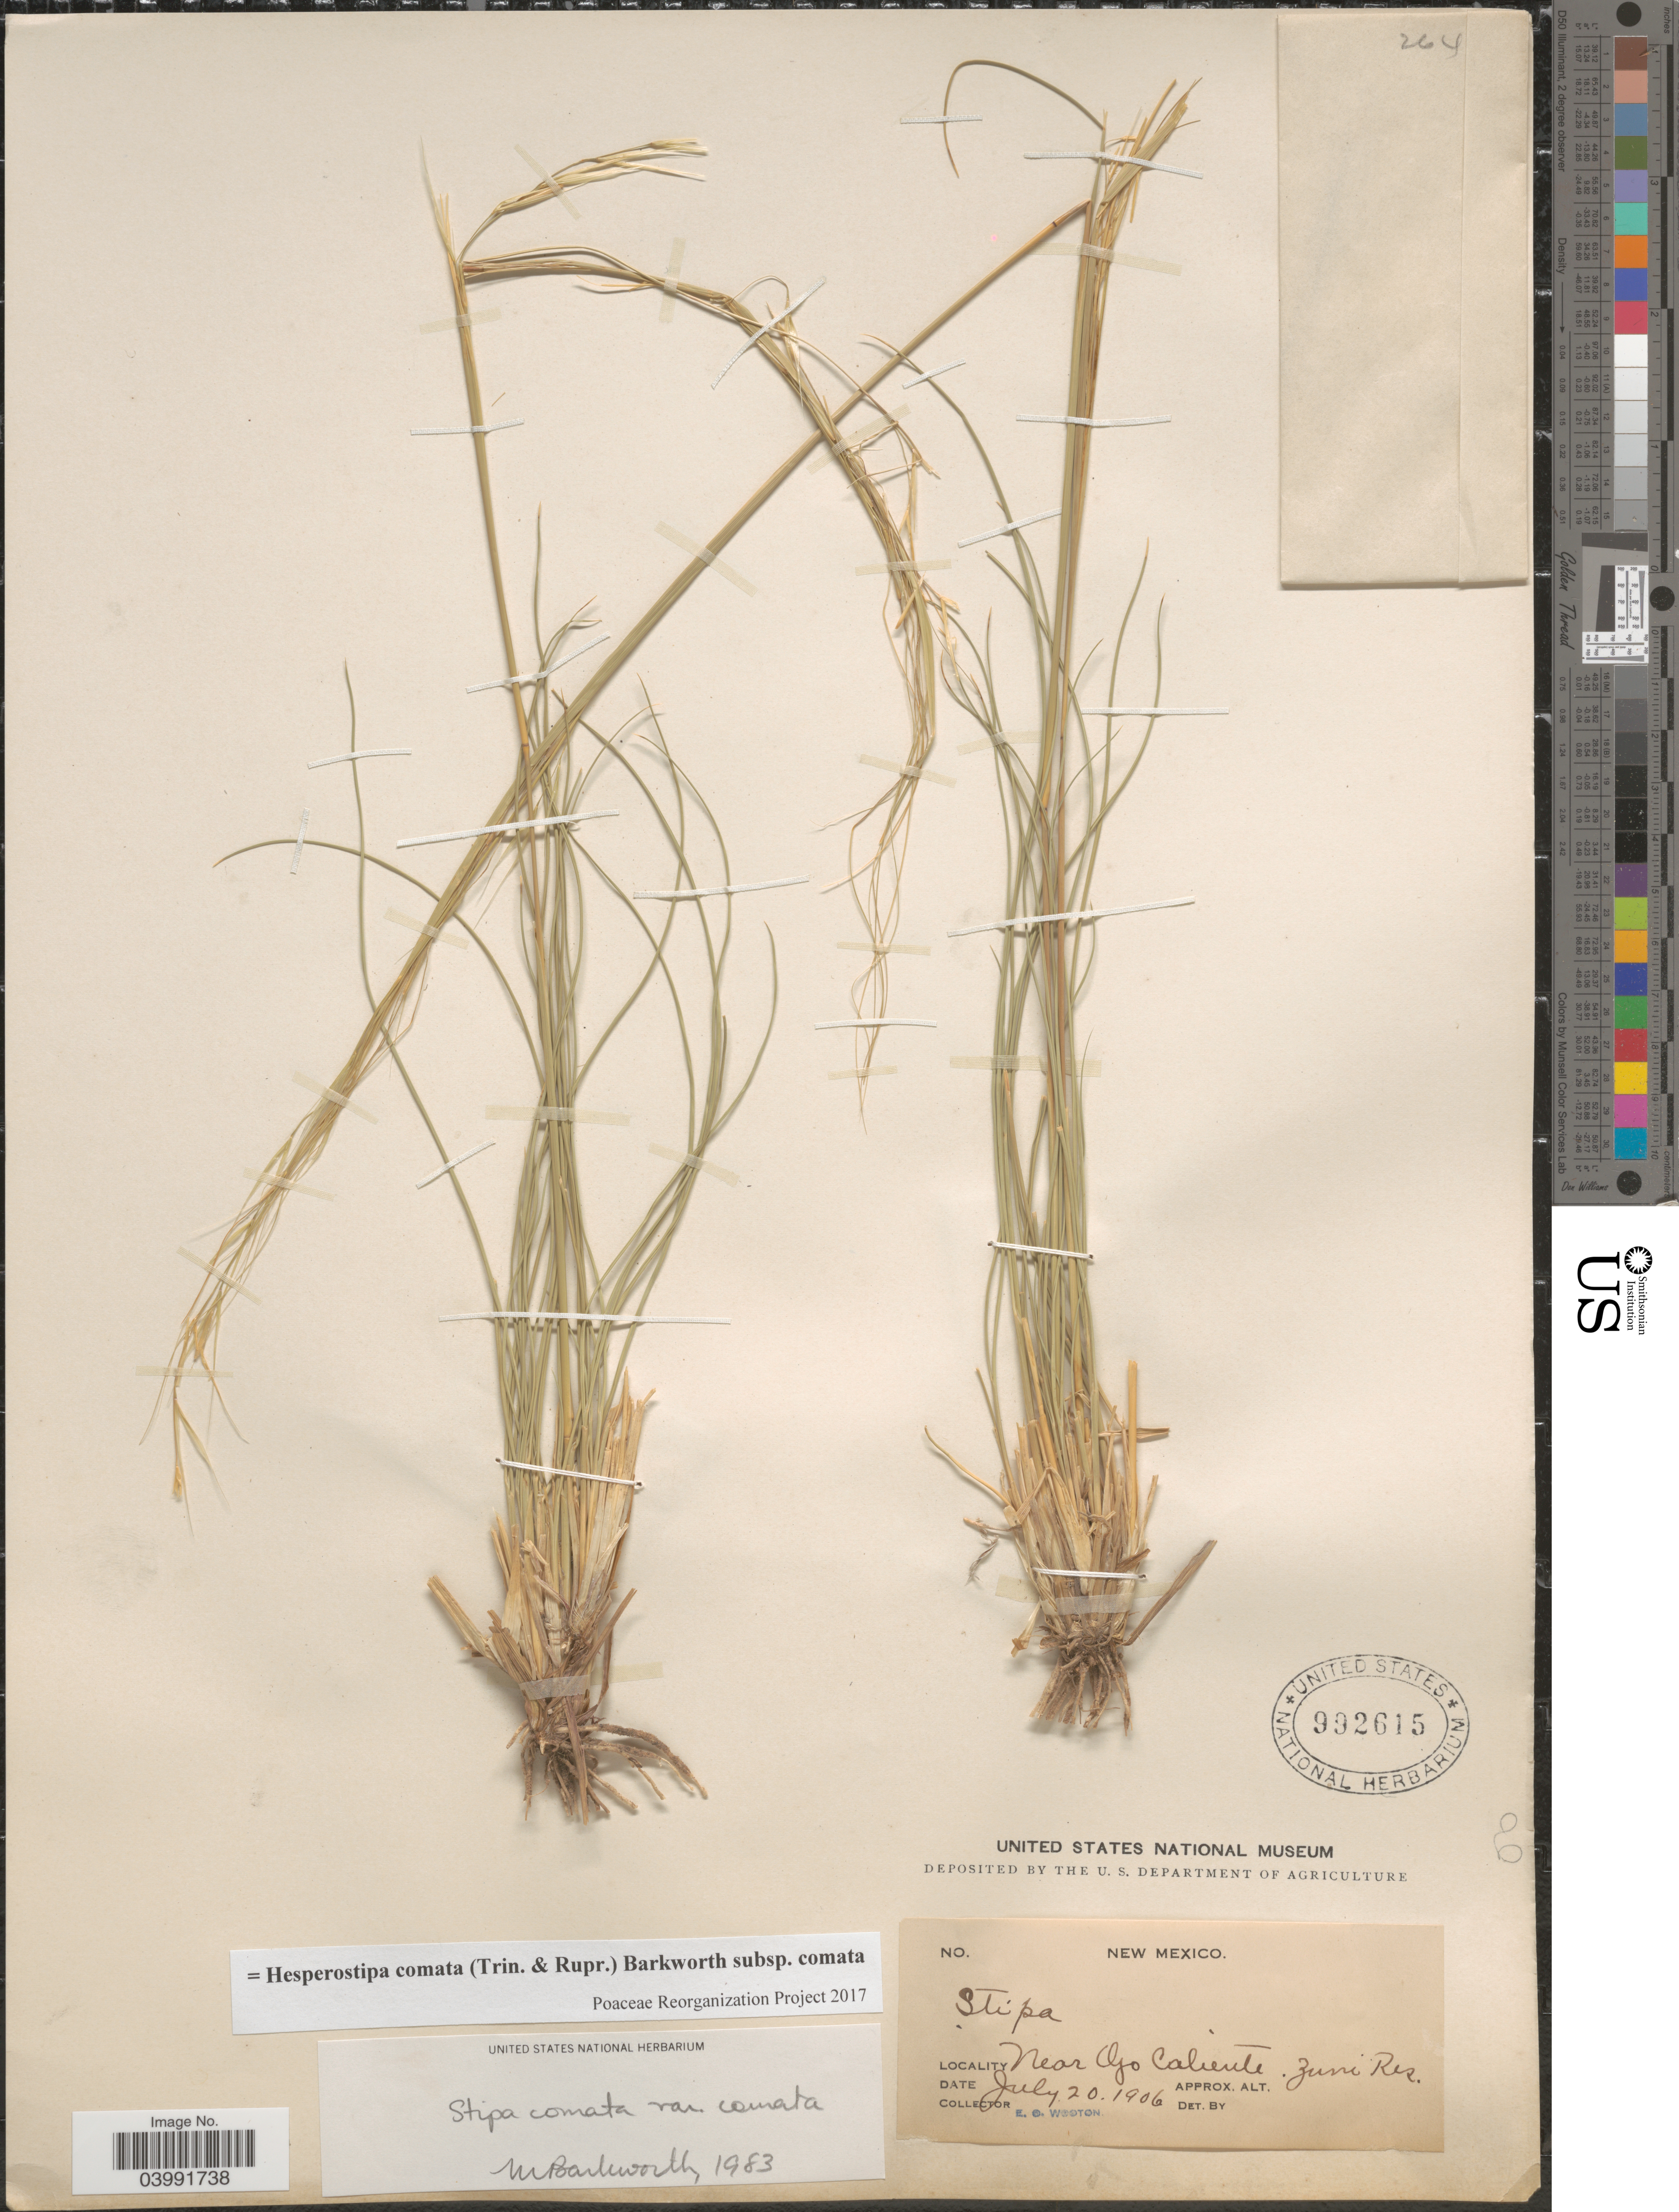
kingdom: Plantae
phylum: Tracheophyta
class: Liliopsida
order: Poales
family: Poaceae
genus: Hesperostipa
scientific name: Hesperostipa comata subsp. comata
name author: (Trin. & Rupr.) Barkworth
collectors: E. O. Wooton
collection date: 1906-07-20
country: United States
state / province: New Mexico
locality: Near Ojo Caliente. Zuni Res.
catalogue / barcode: US 992615